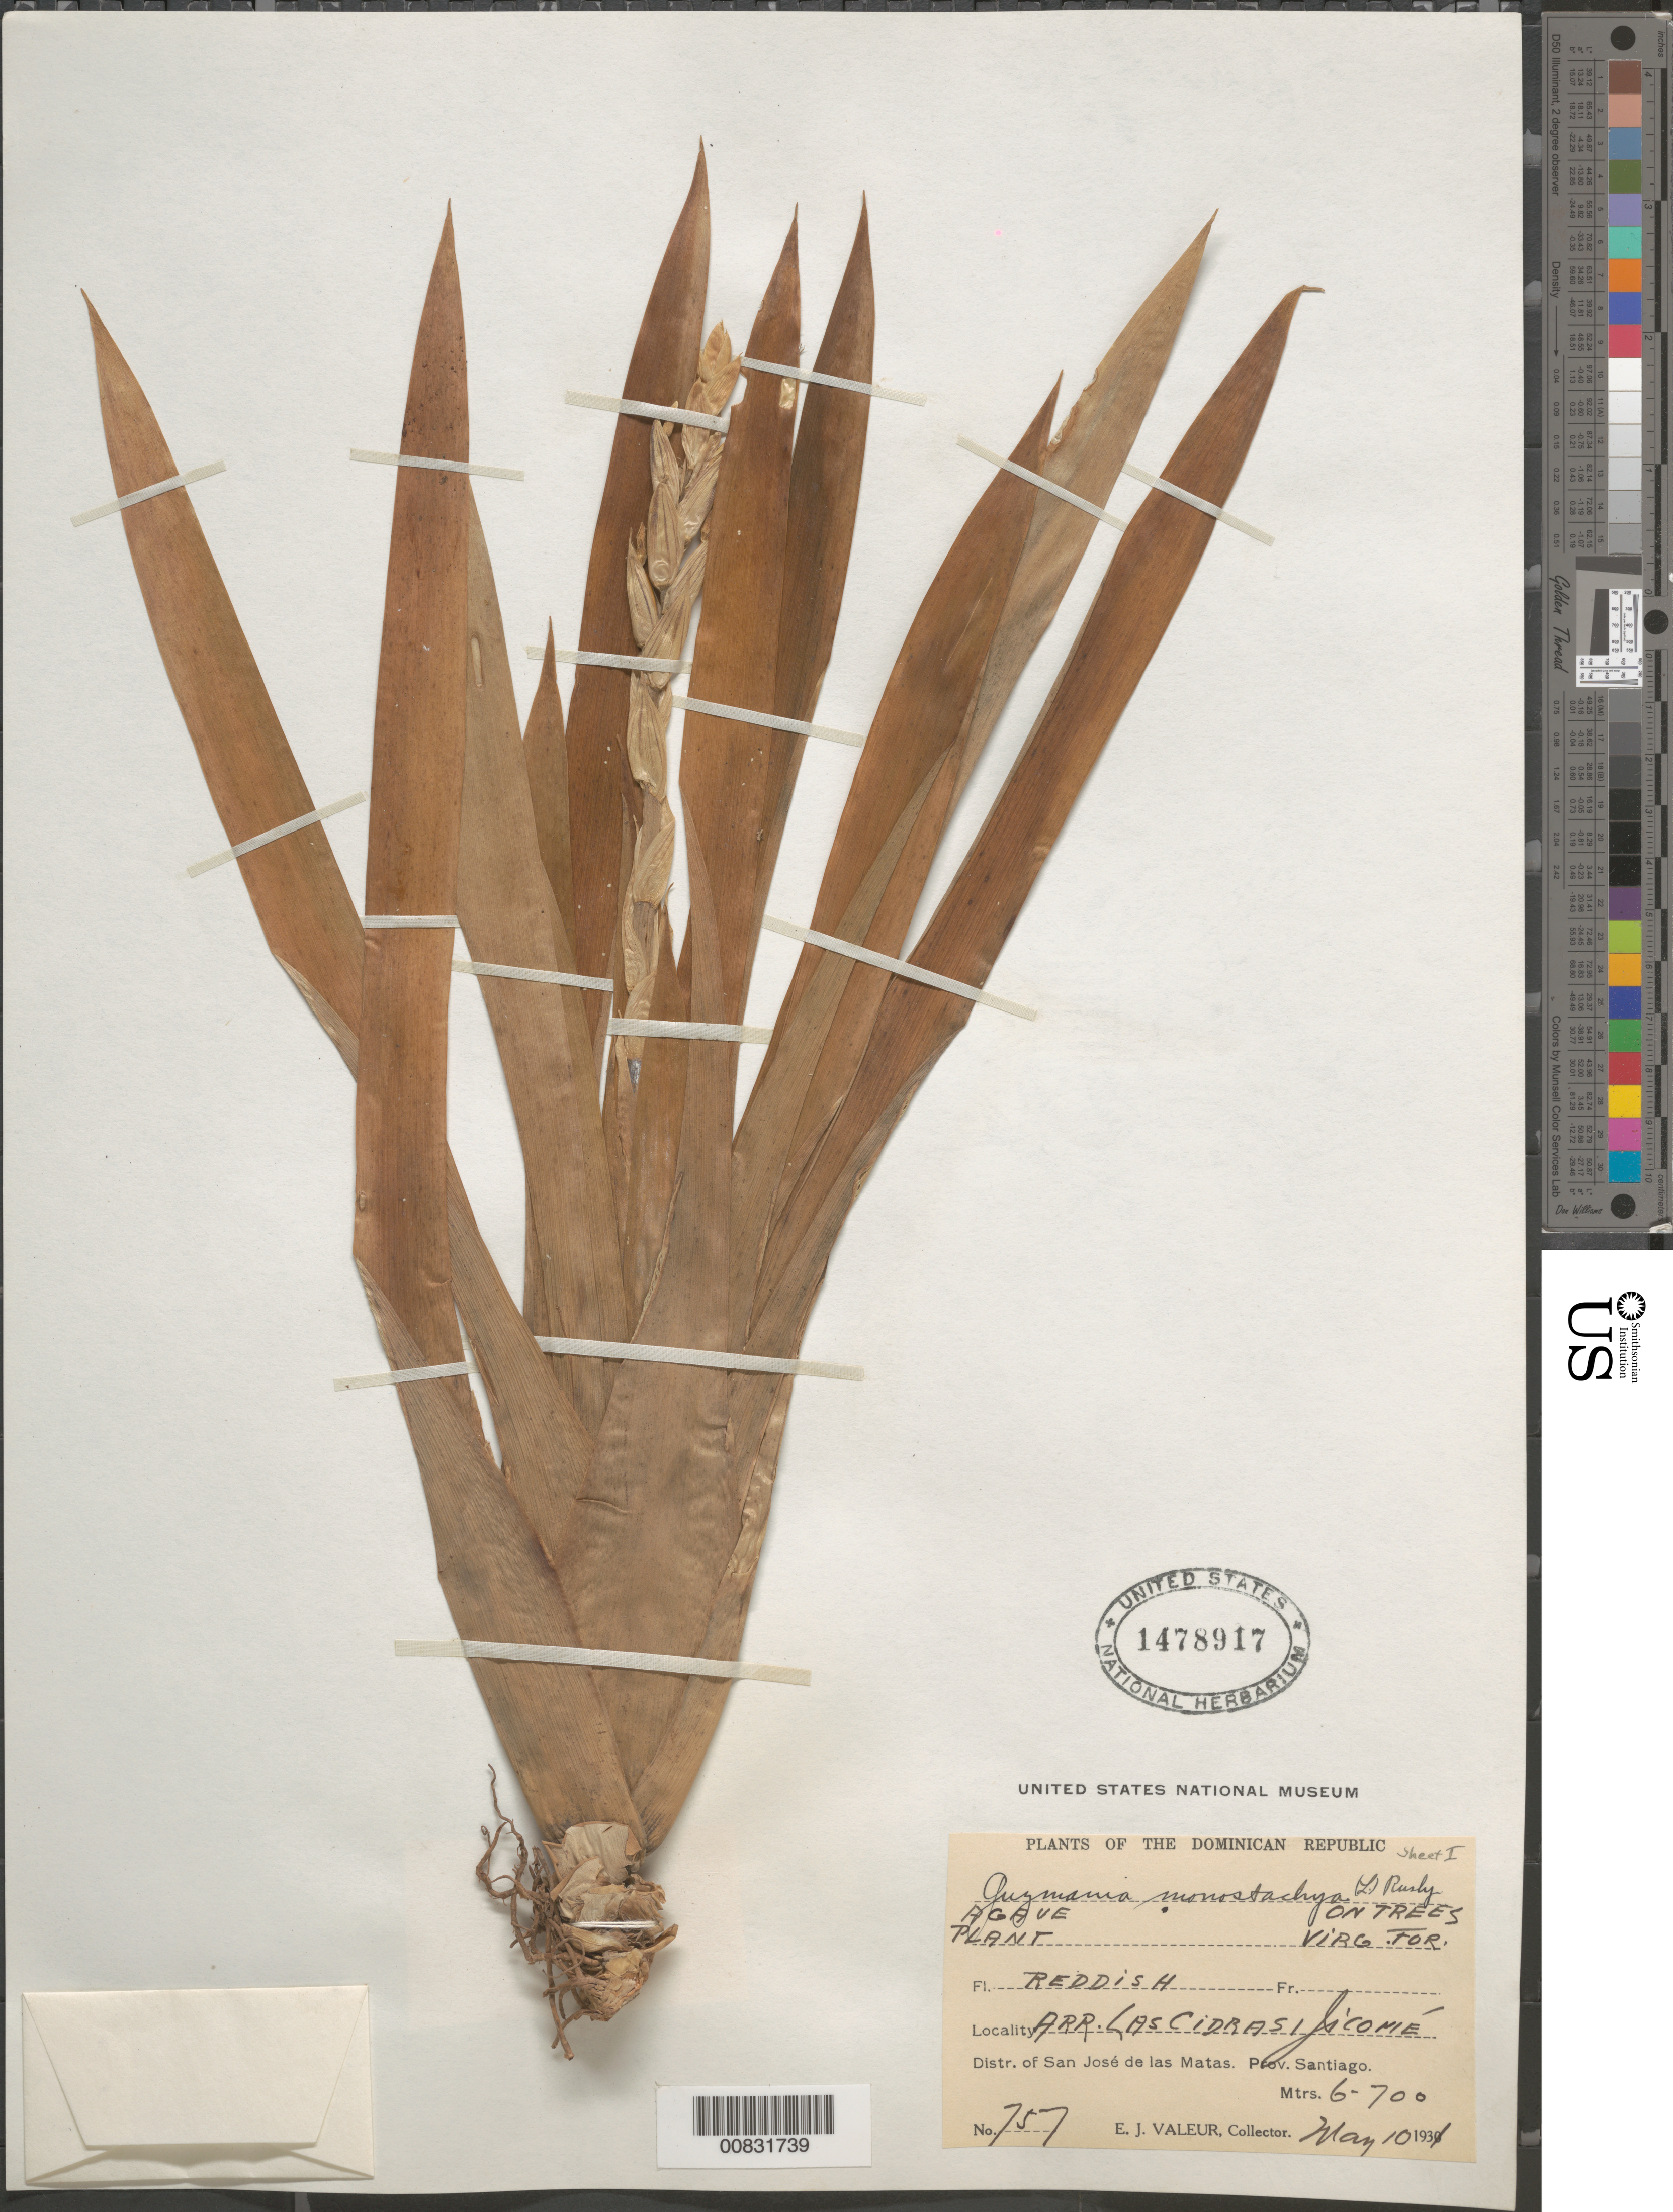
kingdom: Plantae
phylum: Tracheophyta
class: Liliopsida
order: Poales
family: Bromeliaceae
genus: Guzmania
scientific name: Guzmania monostachia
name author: (L.) Rusby ex Mez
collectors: E. Valeur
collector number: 757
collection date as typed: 10 May 1931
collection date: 1931-05-10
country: Dominican Republic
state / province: Santiago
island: Hispaniola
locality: Distr. of San José de las Matas. Arroyo Las Cidras, Jicomé.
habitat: On trees. Virg. for.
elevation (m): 600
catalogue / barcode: US 1478917